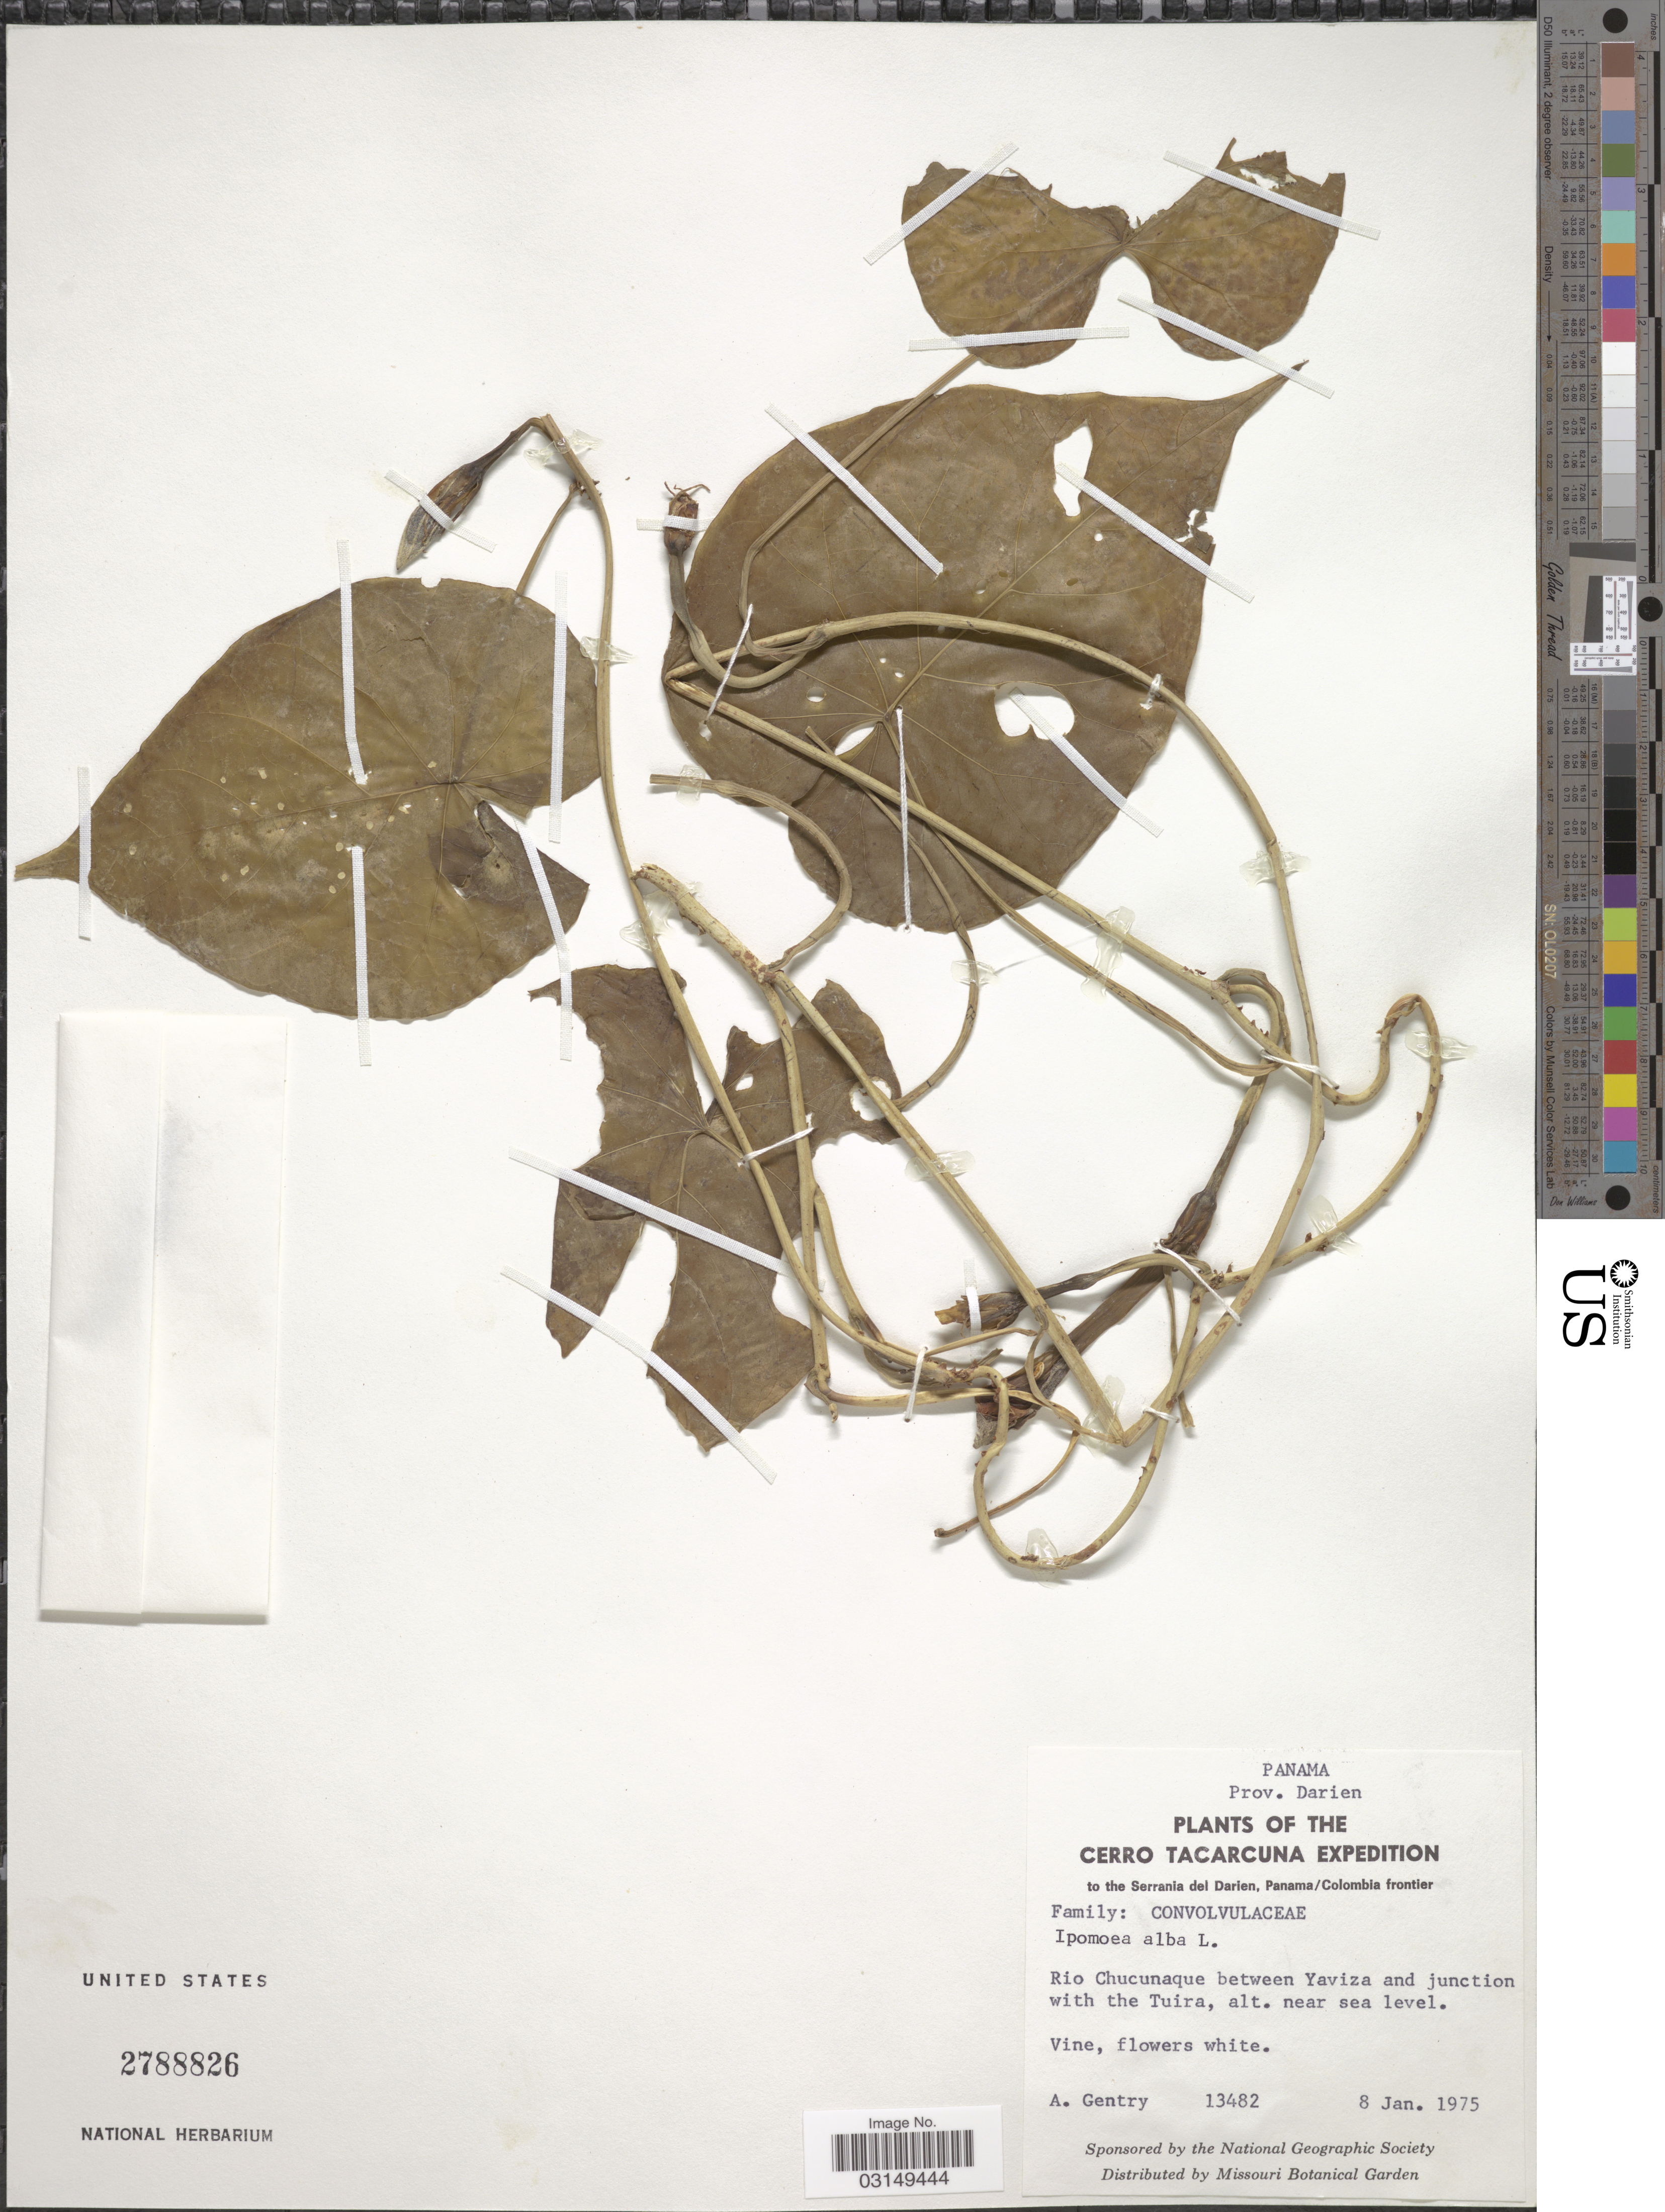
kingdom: Plantae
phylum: Tracheophyta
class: Magnoliopsida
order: Solanales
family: Convolvulaceae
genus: Ipomoea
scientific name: Ipomoea alba L.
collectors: A. H. Gentry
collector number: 13482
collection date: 1975-01-08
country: Panama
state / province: Darién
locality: Cerro Tacarcuna. Rio Chucunaque between Yaviza and junction with the Tuira.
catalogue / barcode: US 2788826